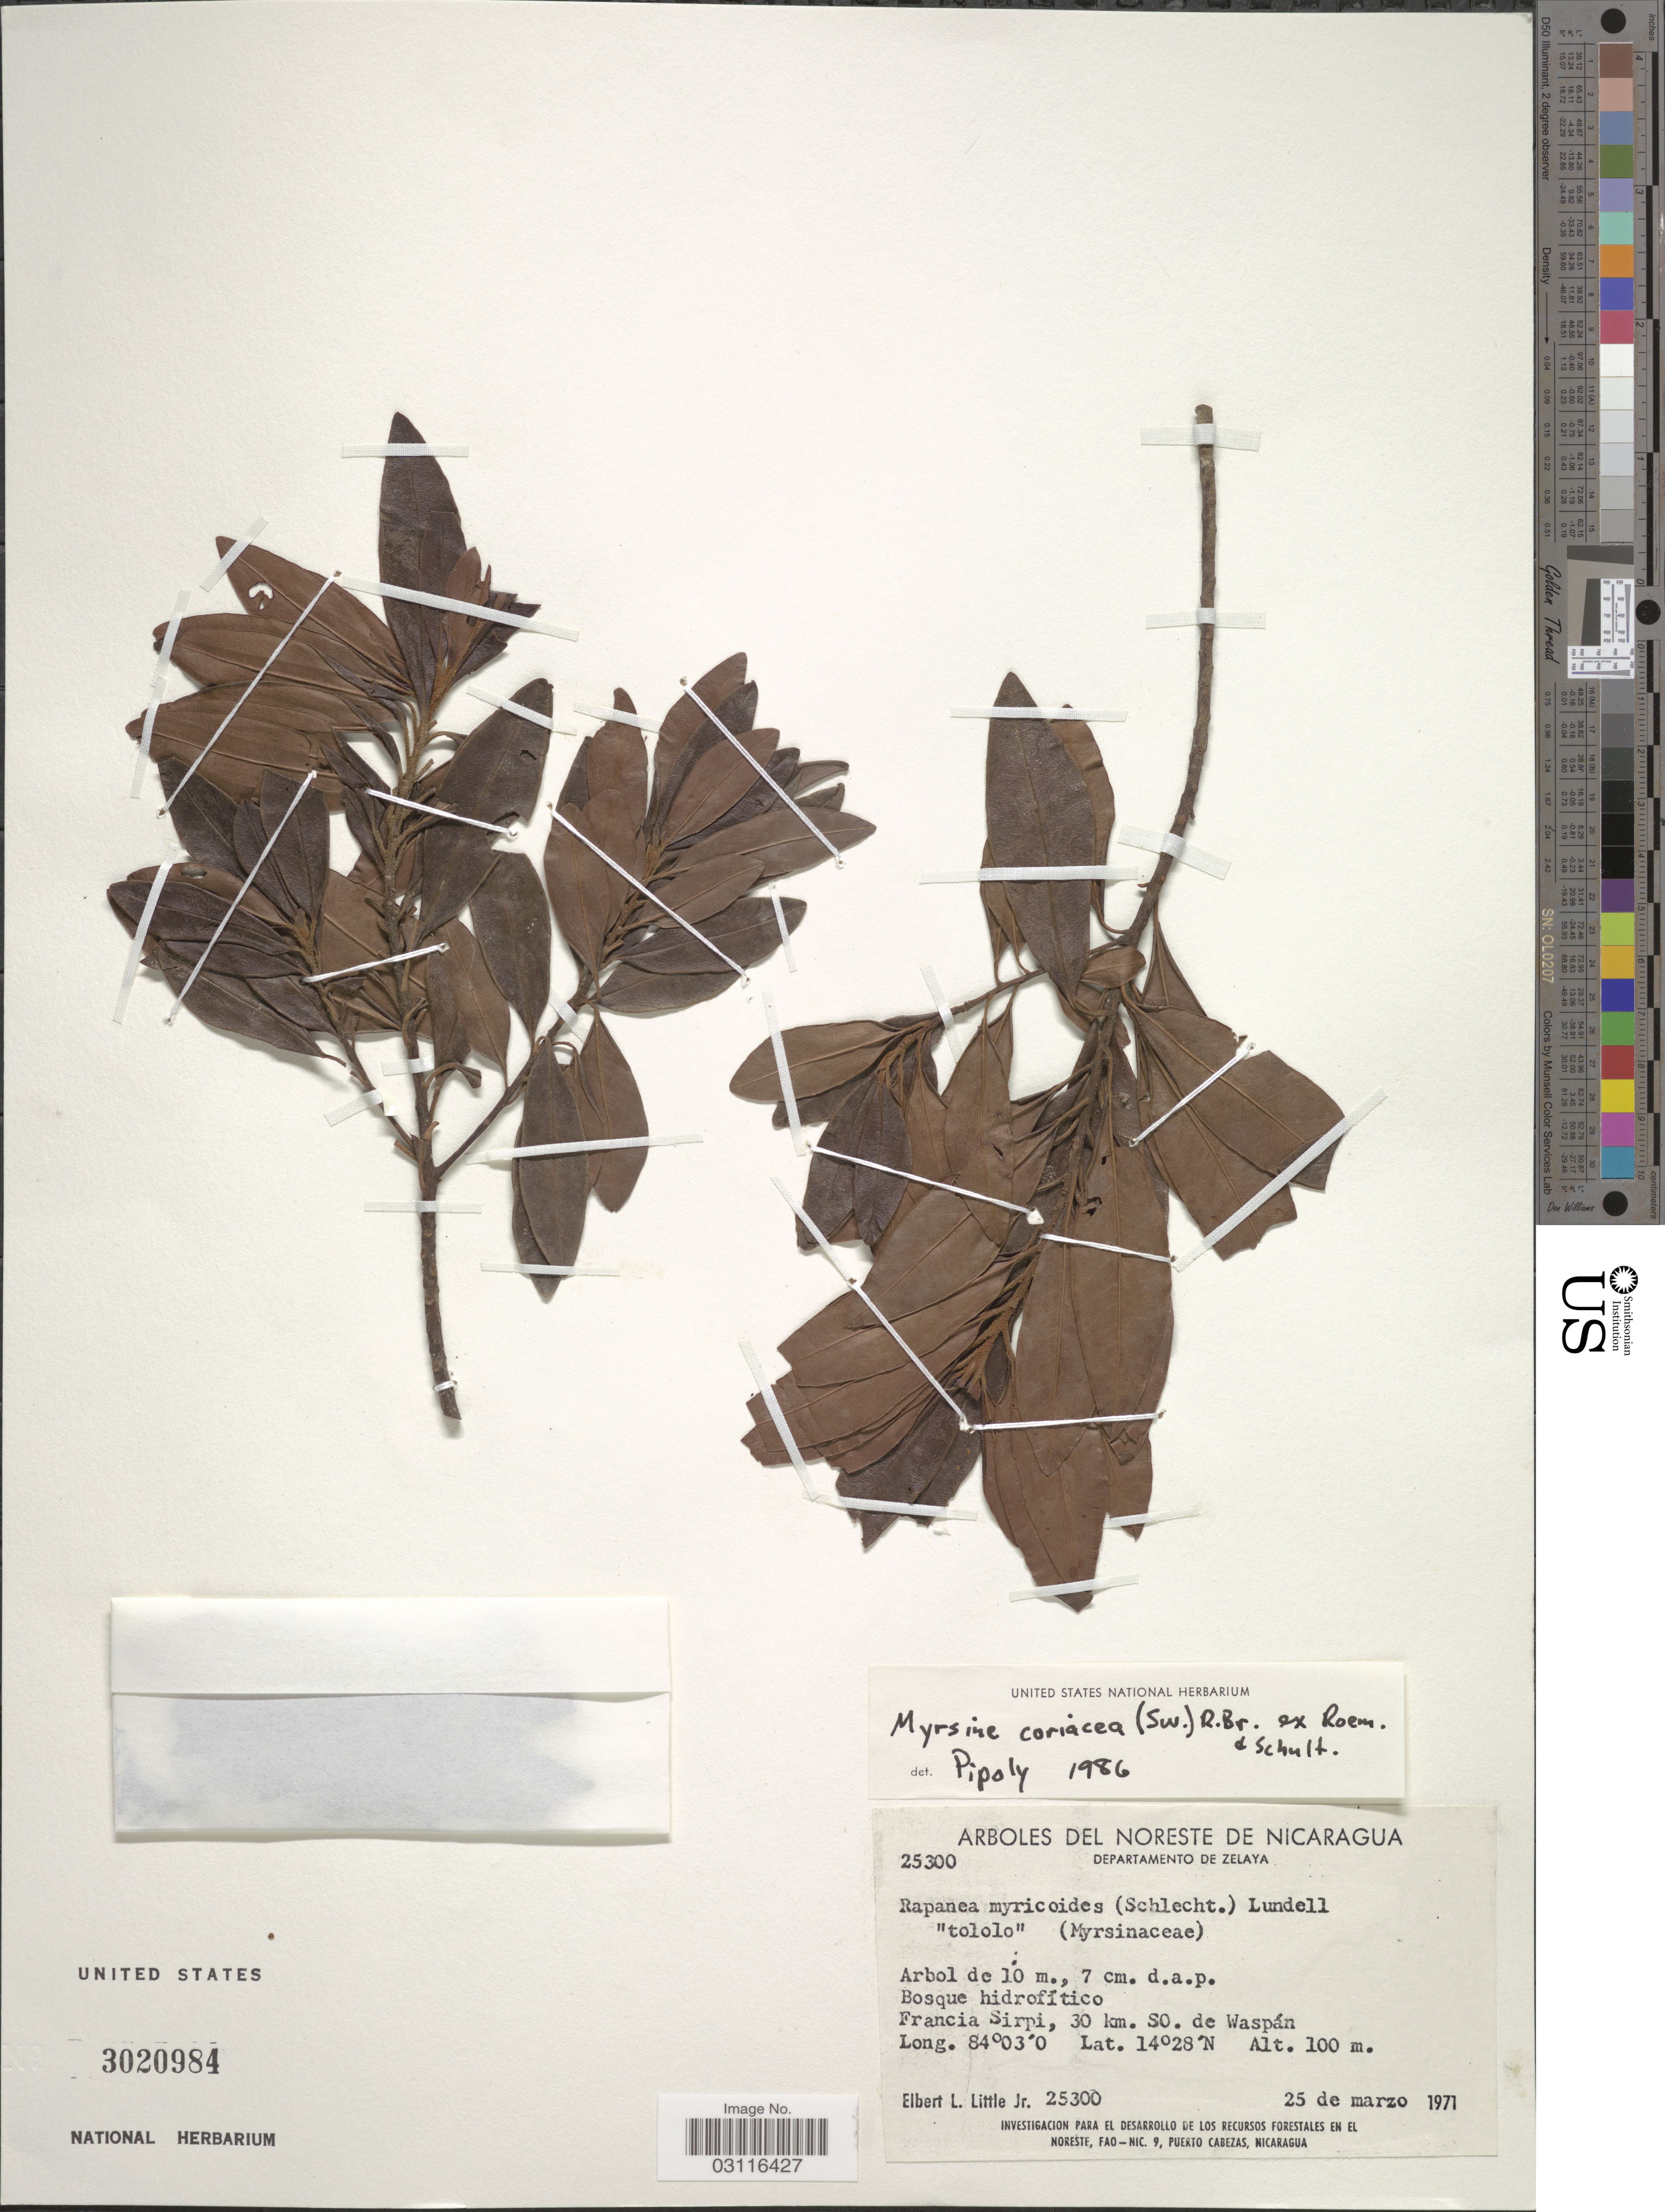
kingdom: Plantae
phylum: Tracheophyta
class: Magnoliopsida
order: Ericales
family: Primulaceae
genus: Myrsine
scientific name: Myrsine coriacea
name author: (Sw.) R. Br. ex Roem. & Schult.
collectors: E. L. Little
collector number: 25300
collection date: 1971-03-25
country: Nicaragua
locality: Noreste de Nicaragua. Departamento de Zelaya. Francia Sirpi, 30 km. SO. de Waspán.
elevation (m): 100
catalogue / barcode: US 3020984